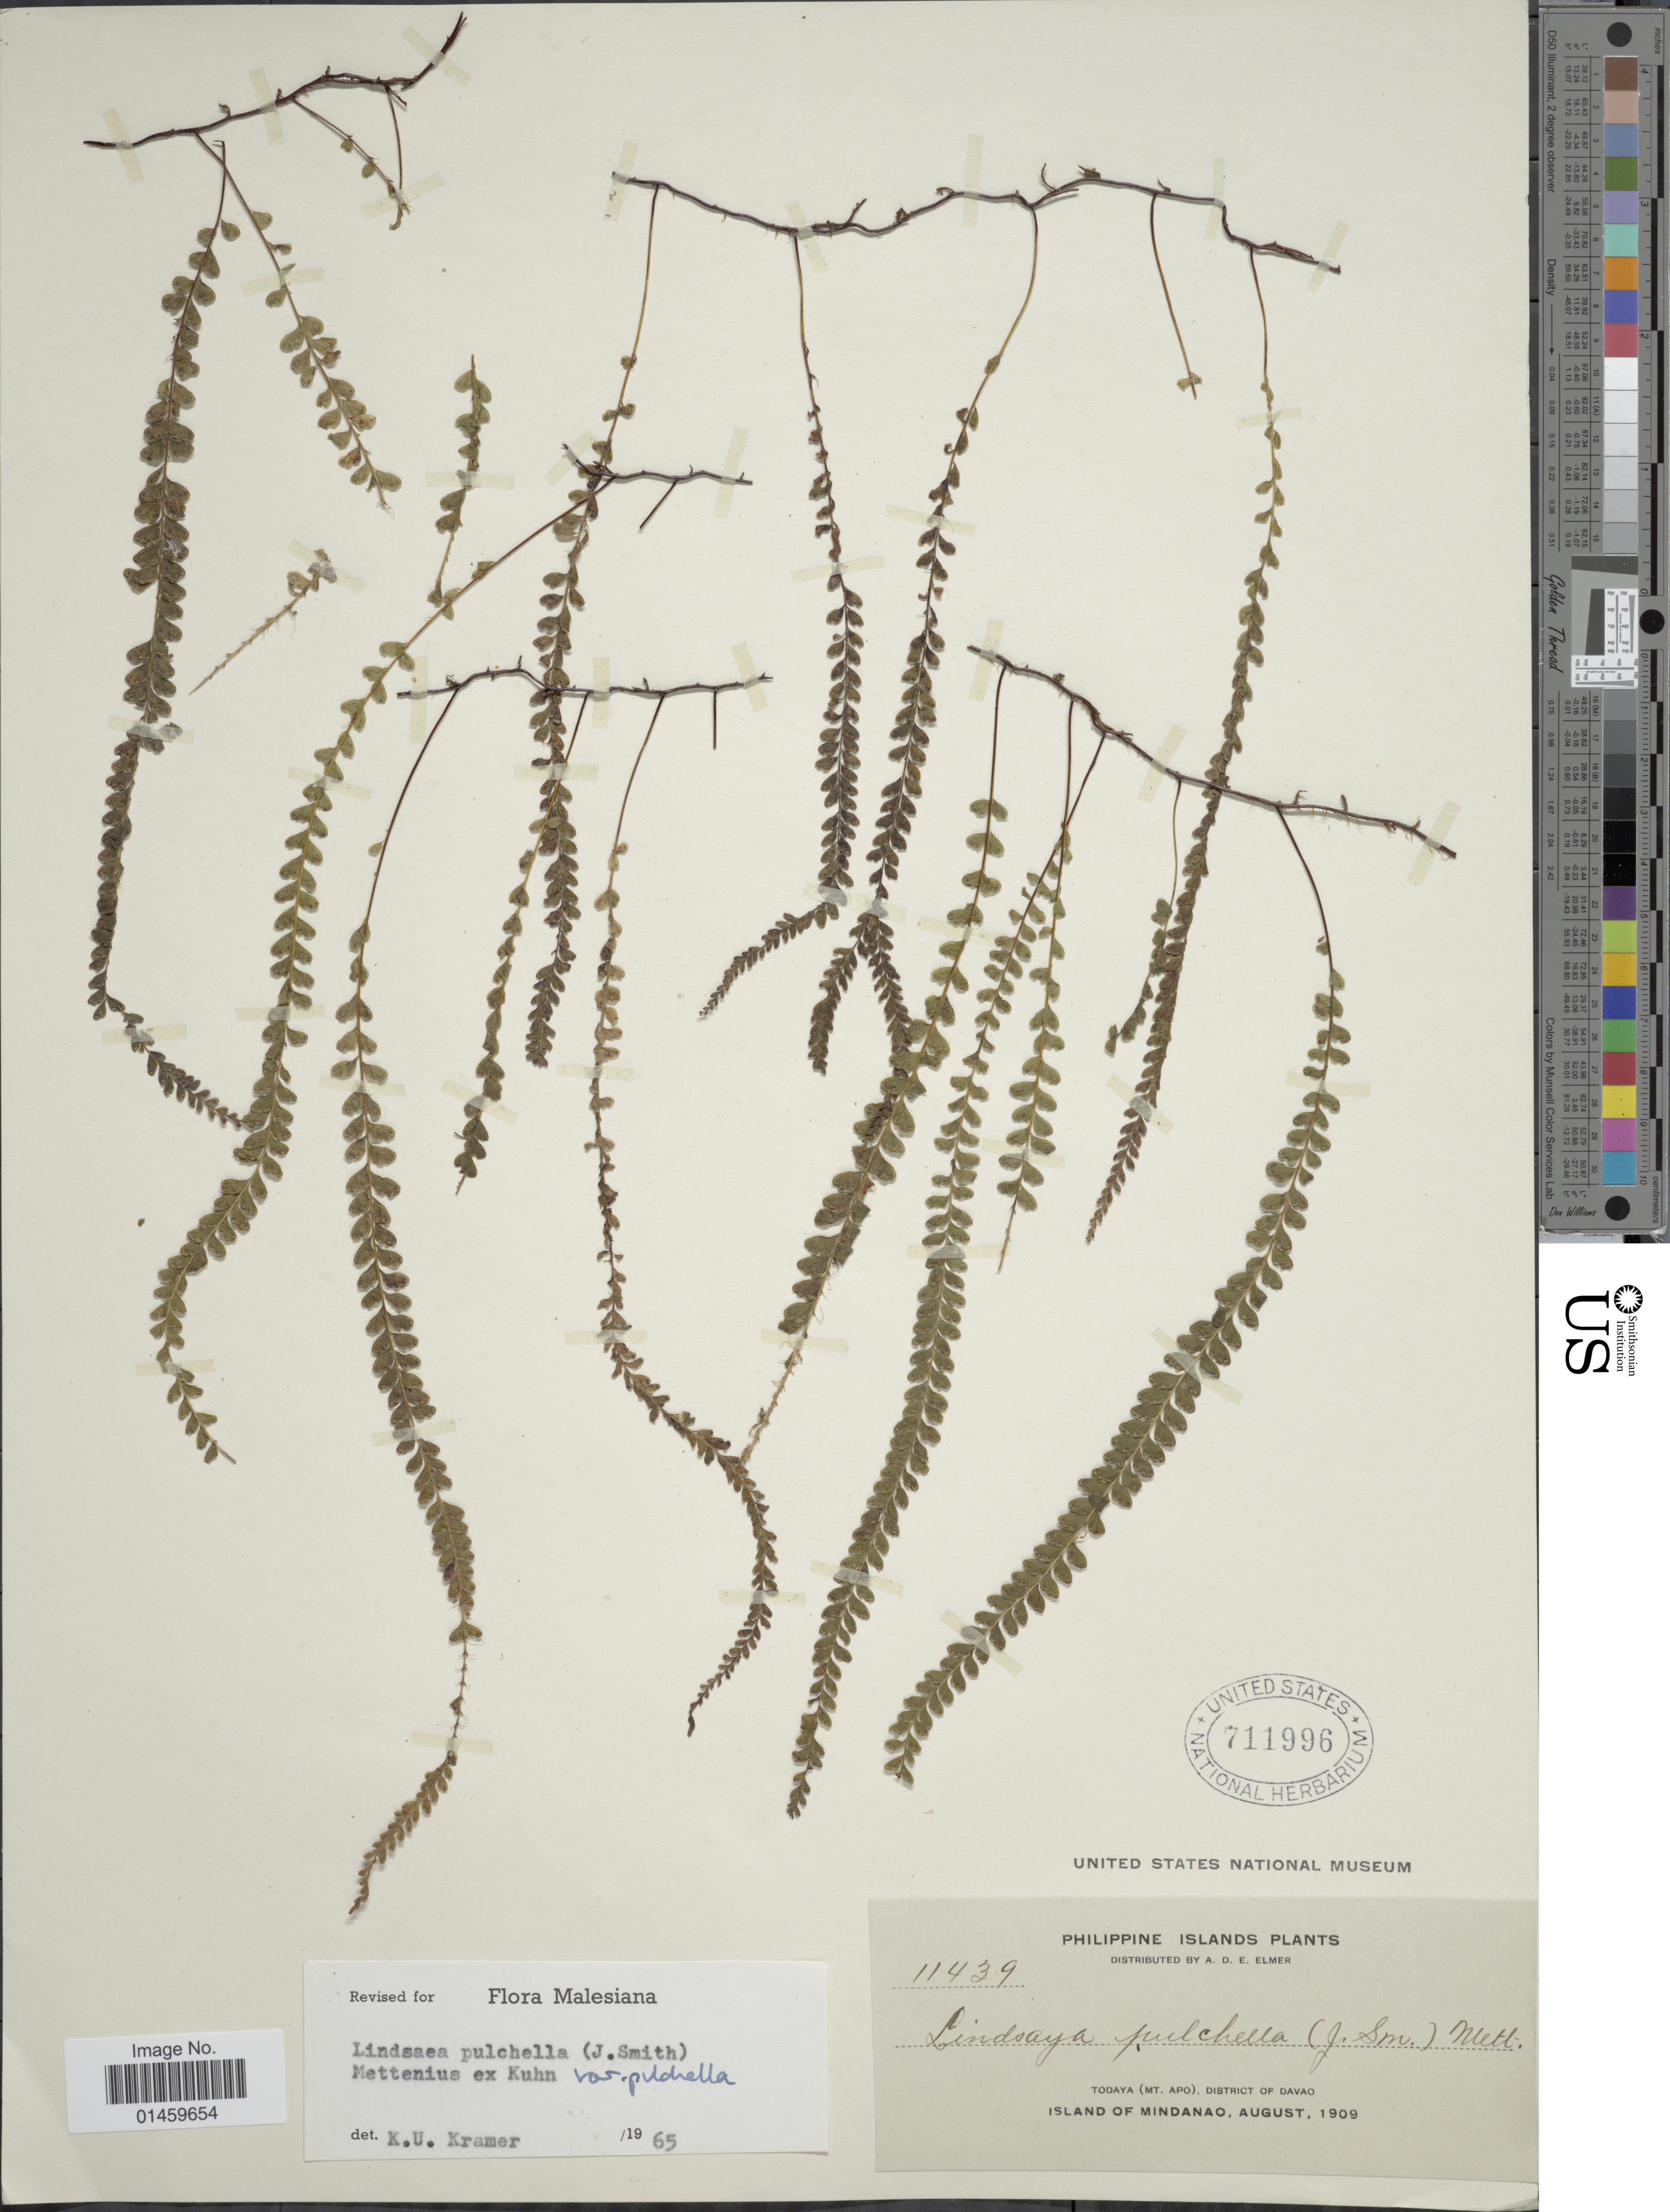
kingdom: Plantae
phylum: Tracheophyta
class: Polypodiopsida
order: Polypodiales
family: Lindsaeaceae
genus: Lindsaea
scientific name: Lindsaea pulchella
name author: (J. Sm.) Mett. ex Kuhn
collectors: A. D. E. Elmer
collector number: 11439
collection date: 1909-08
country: Philippines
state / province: Davao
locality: Todaya (Mt. Apo), District of Davao.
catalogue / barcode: US 711996